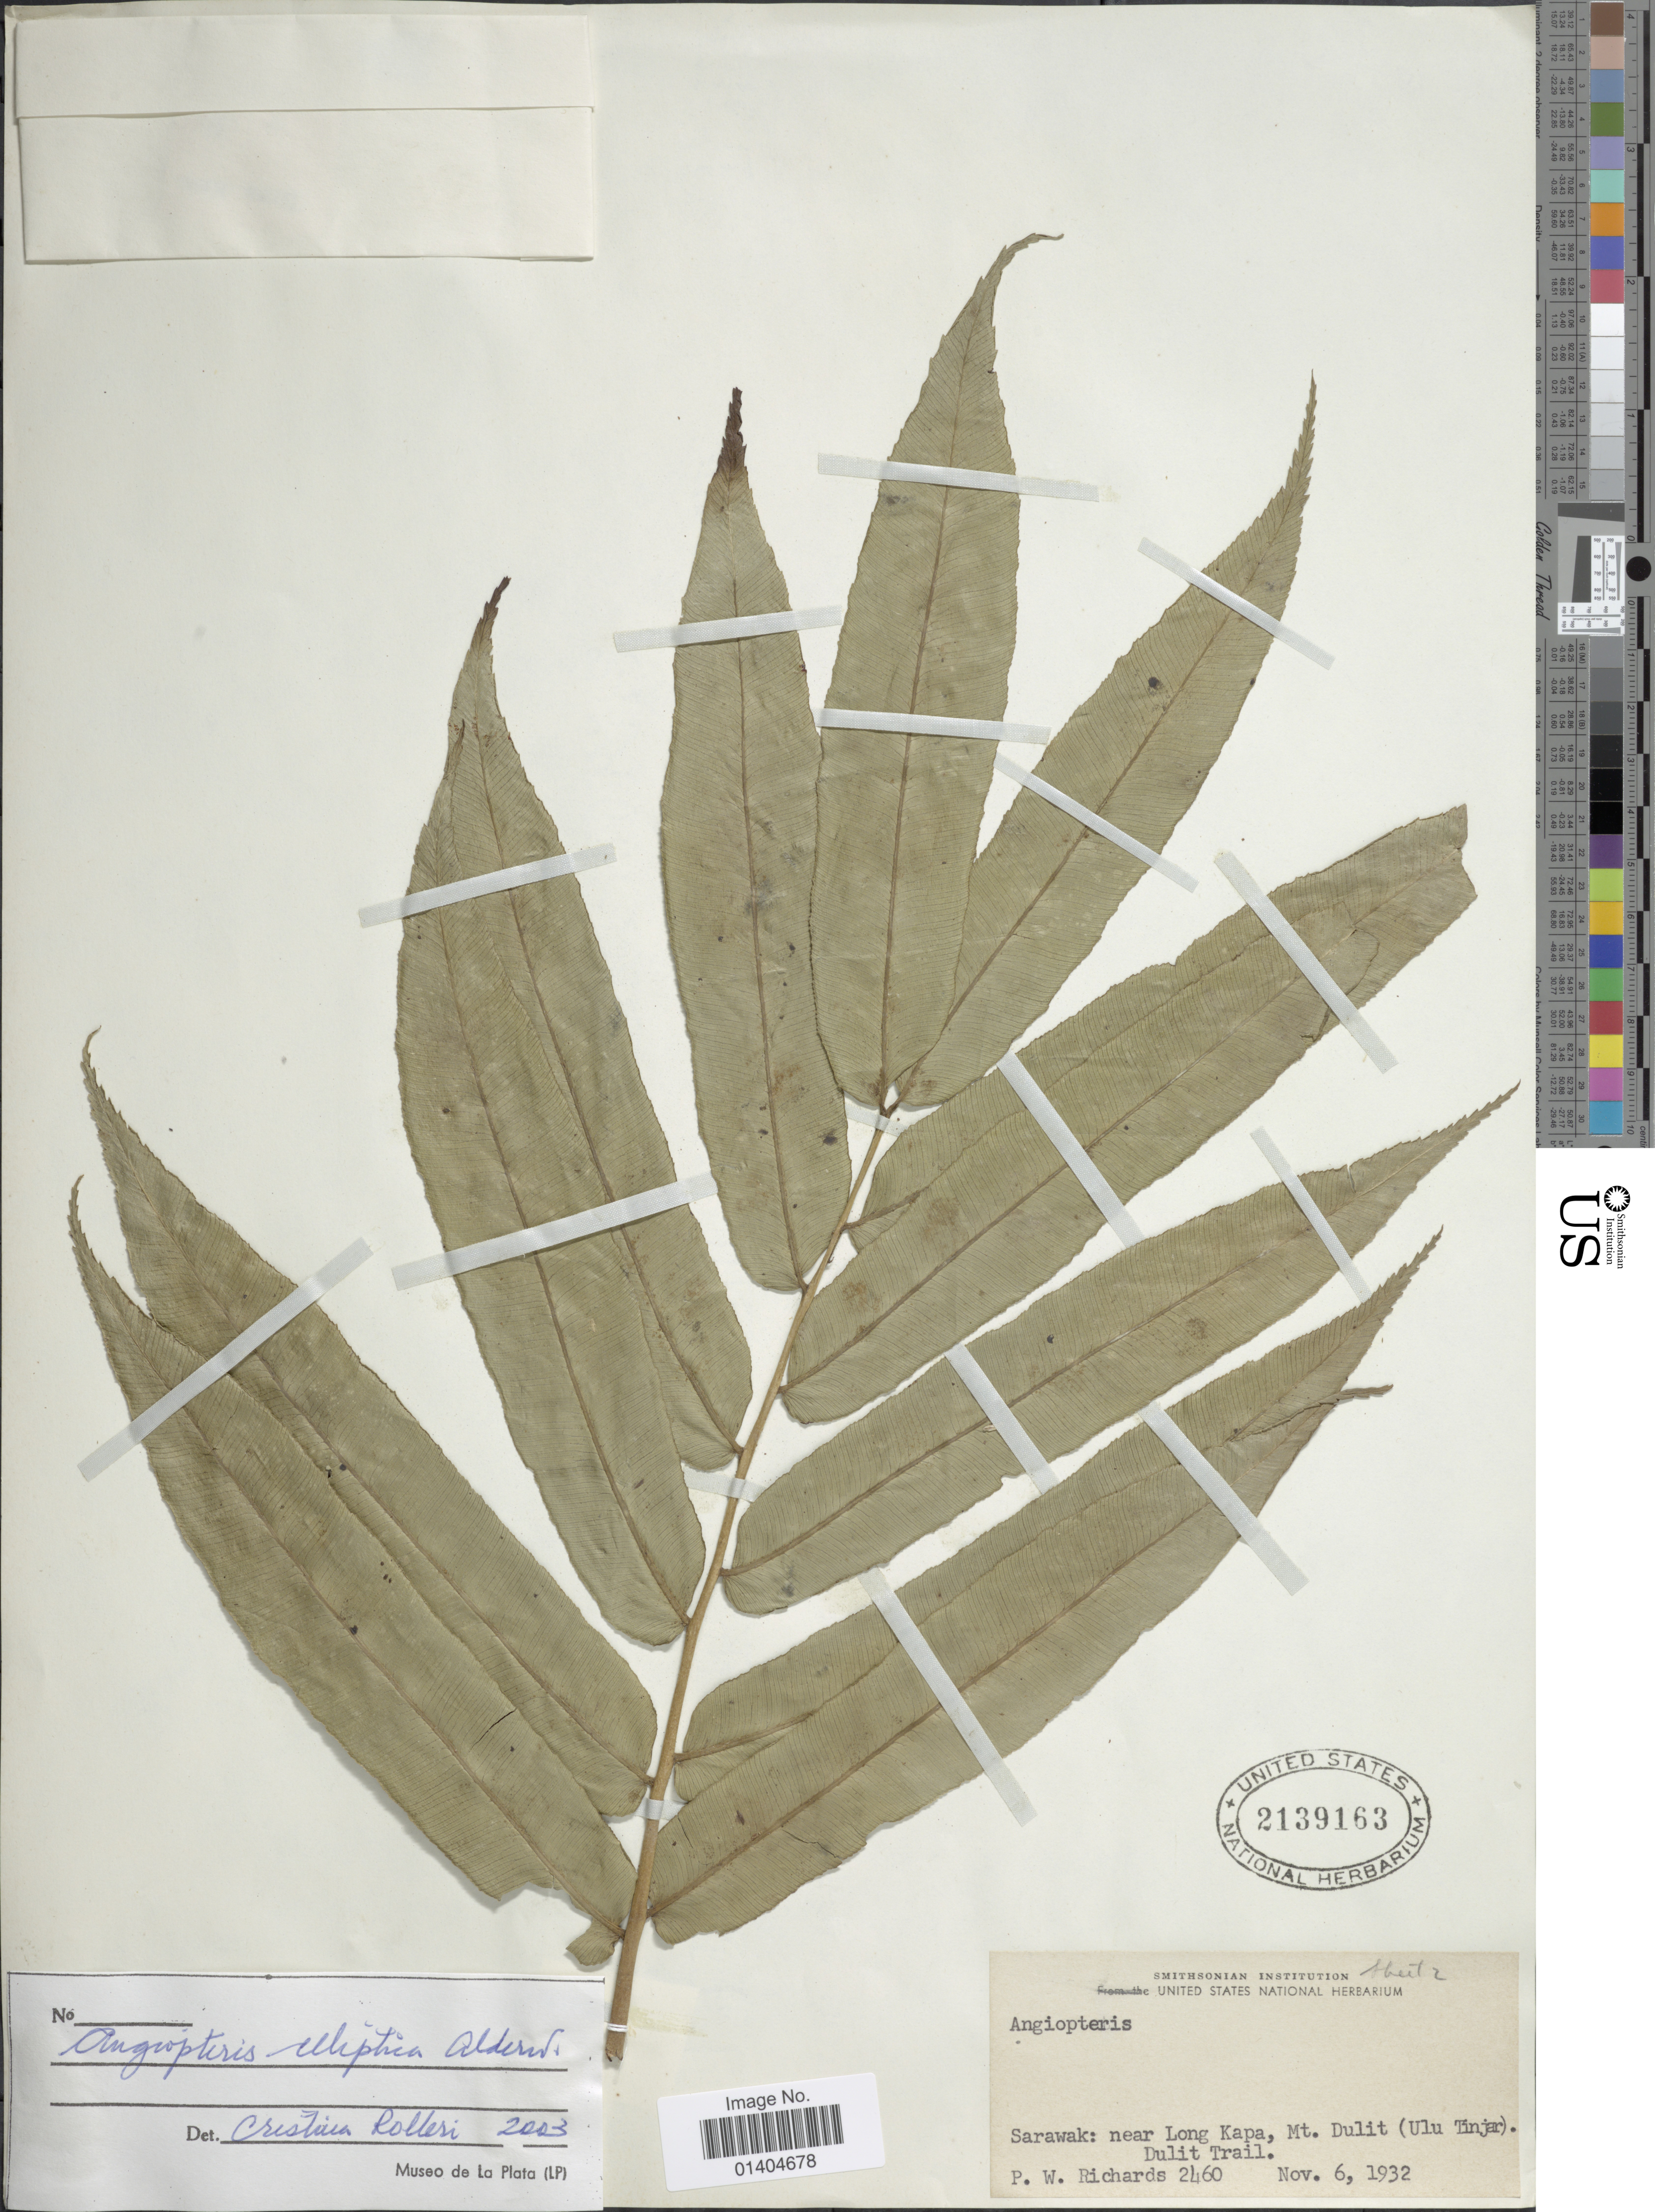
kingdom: Plantae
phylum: Tracheophyta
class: Polypodiopsida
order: Marattiales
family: Marattiaceae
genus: Angiopteris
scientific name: Angiopteris elliptica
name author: Alderw.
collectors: P. Richards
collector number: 2460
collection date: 1932-11-06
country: Malaysia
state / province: Sarawak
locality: Near Long Kapa, Mt. Dulit (Ulu Tinjar). Dulit Trail.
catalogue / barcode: US 2139163